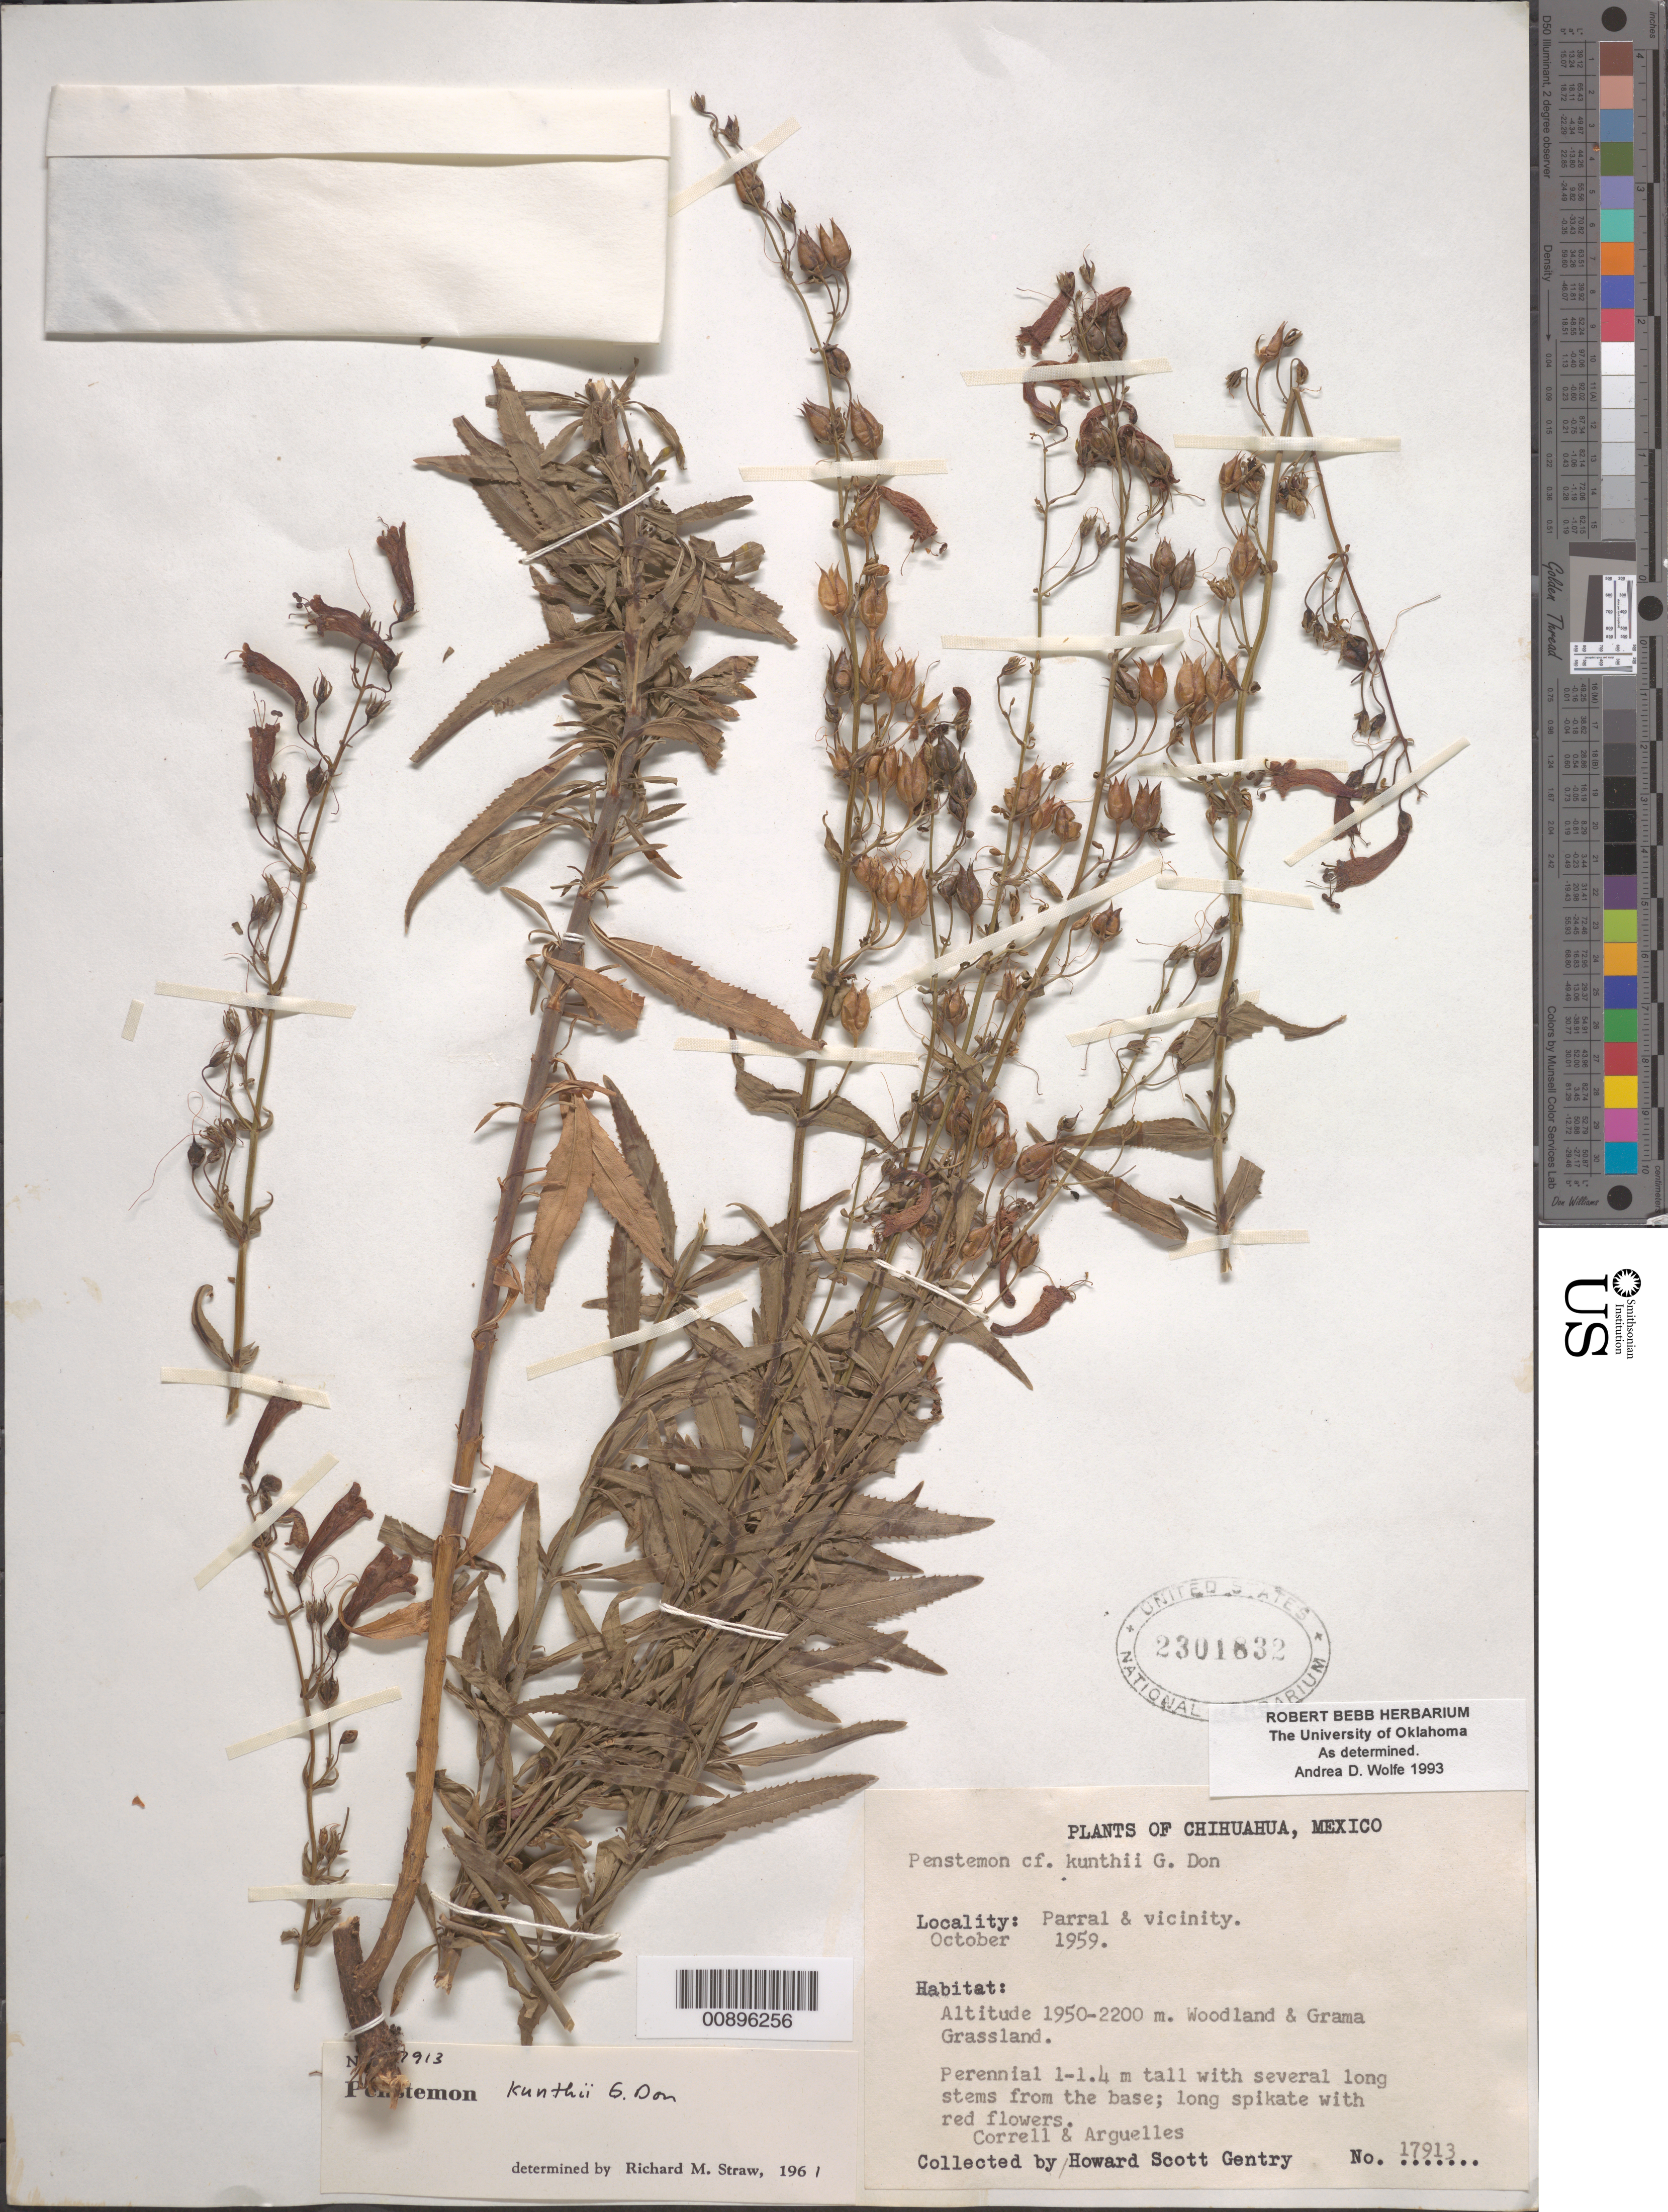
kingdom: Plantae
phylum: Tracheophyta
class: Magnoliopsida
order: Lamiales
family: Plantaginaceae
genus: Penstemon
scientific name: Penstemon kunthii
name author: G. Don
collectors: H. S. Gentry, -- Correll & Arguelles, --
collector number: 17913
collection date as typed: Oct 1959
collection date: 1959-10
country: Mexico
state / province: Chihuahua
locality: Parral, Chihuahua and vicinity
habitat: Woodland and Grama Grassland.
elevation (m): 2200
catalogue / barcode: US 2301832